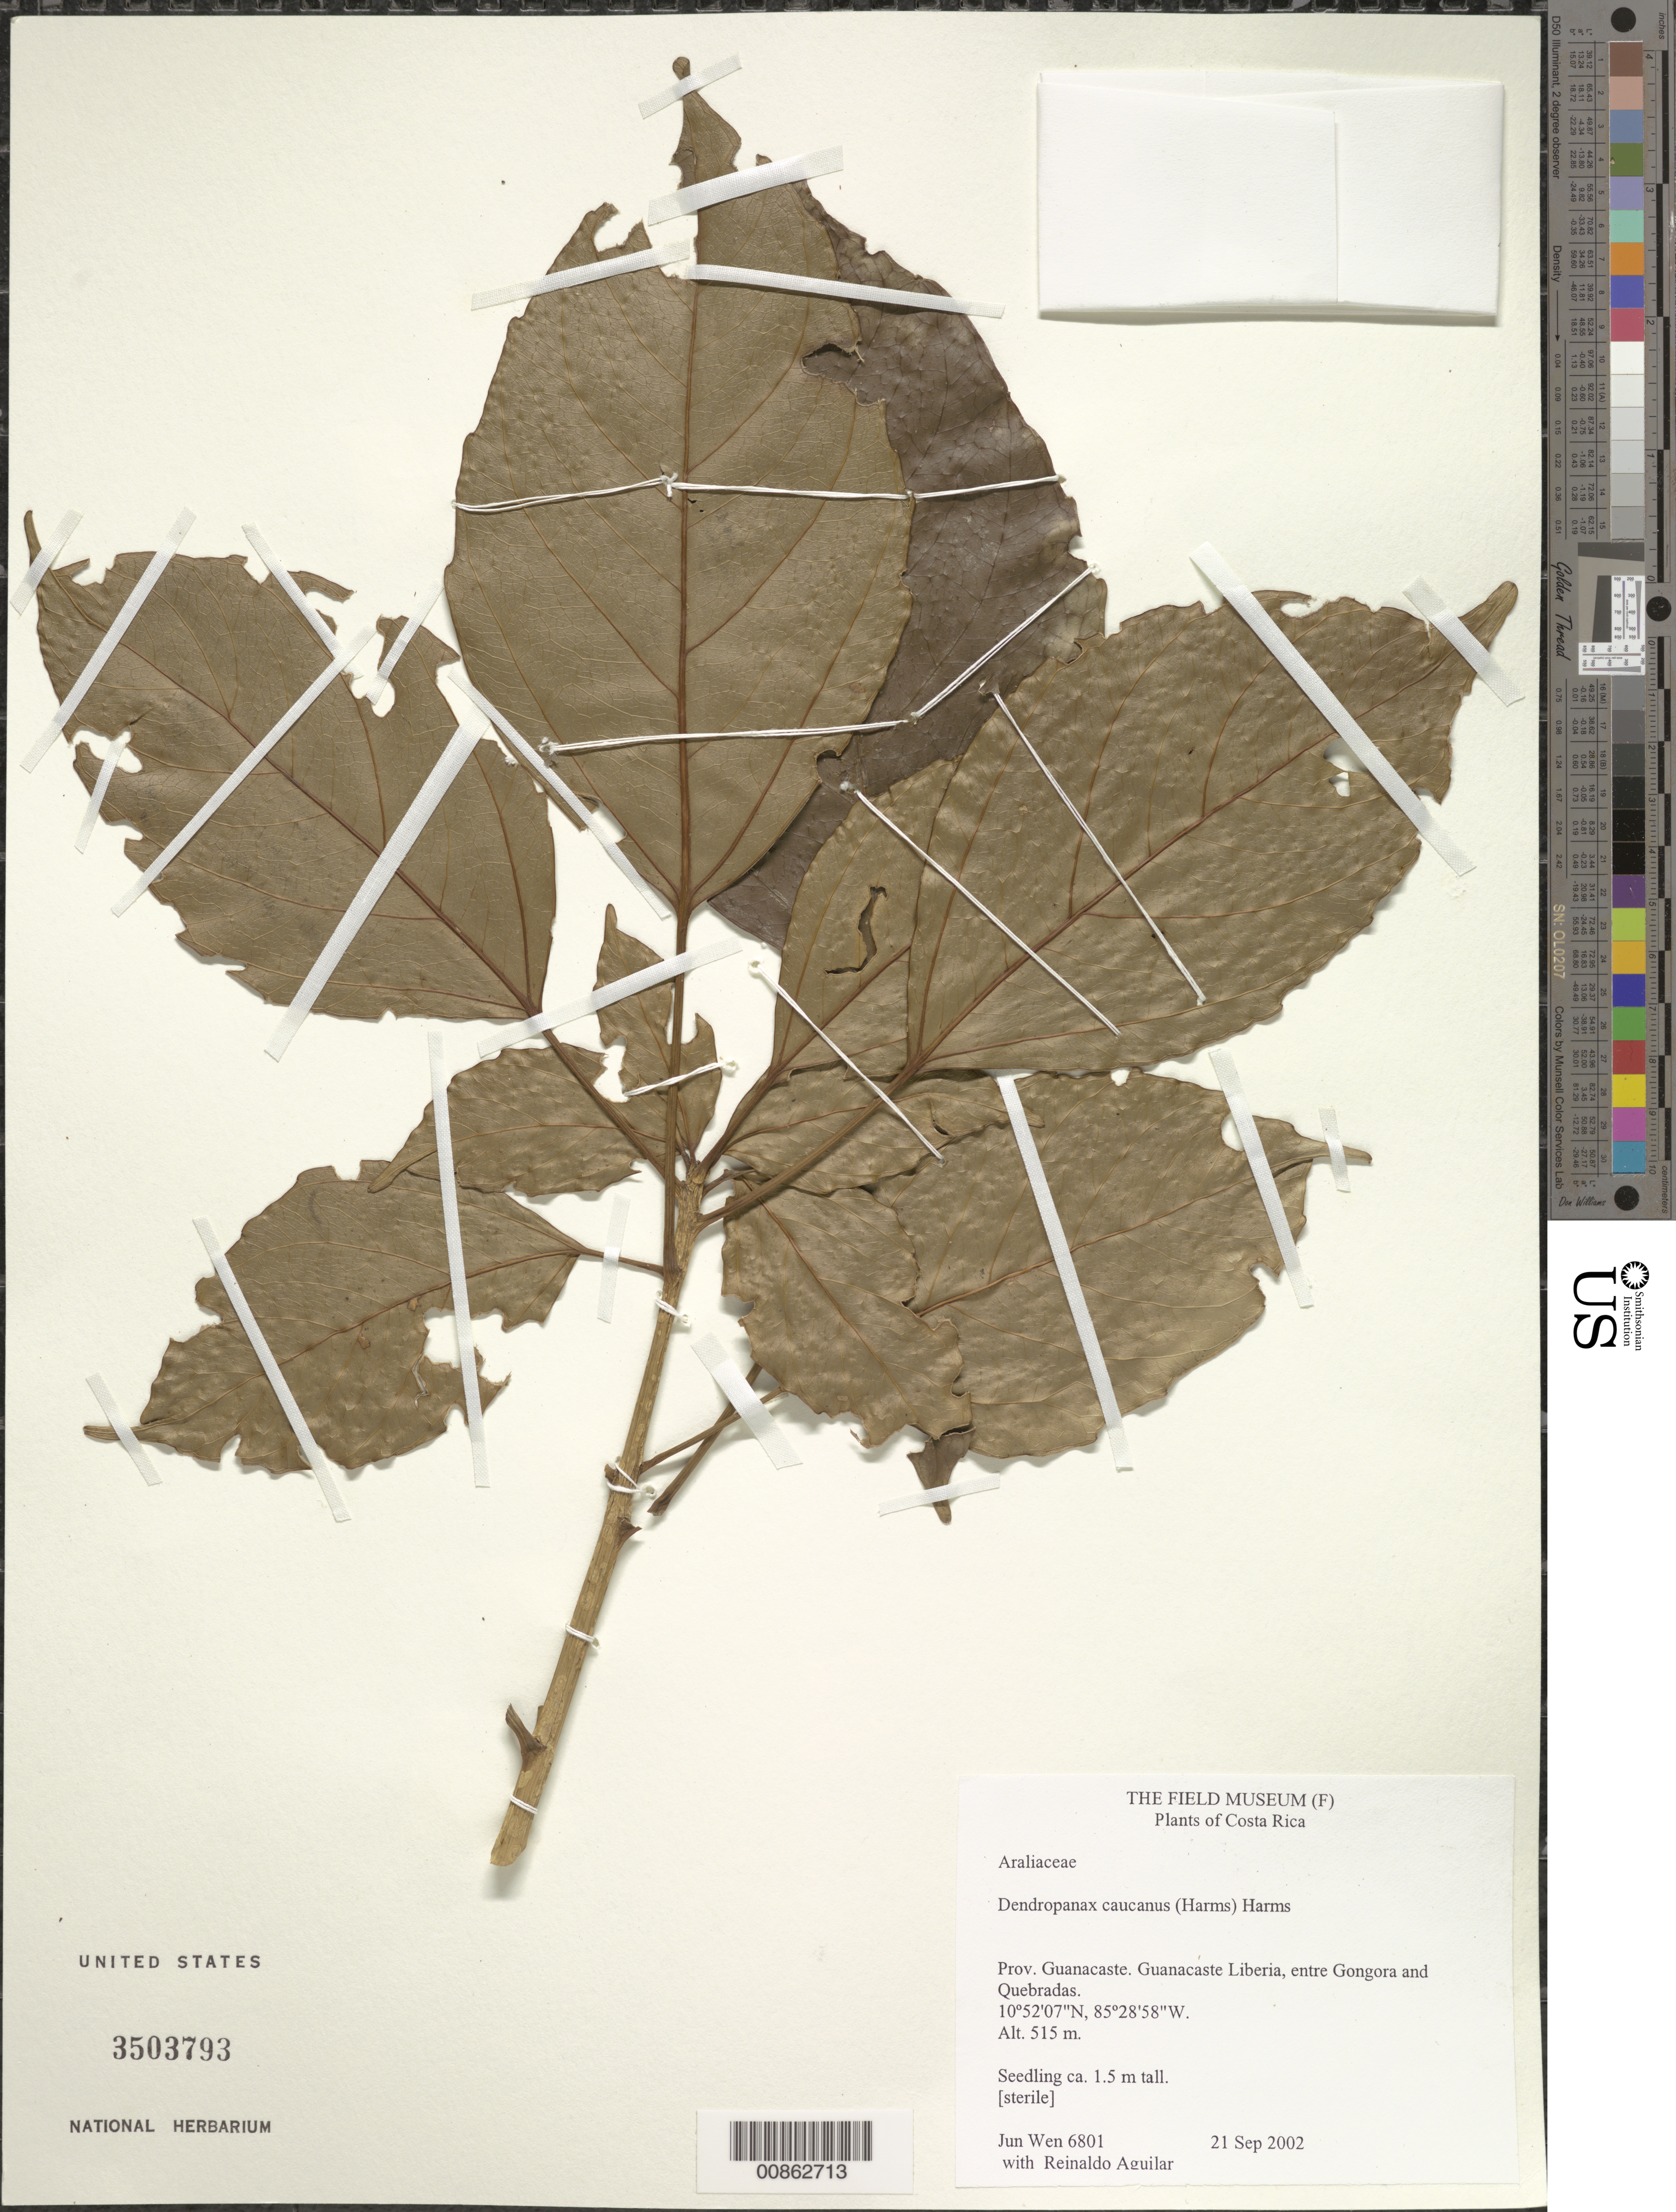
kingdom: Plantae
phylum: Tracheophyta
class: Magnoliopsida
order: Apiales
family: Araliaceae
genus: Dendropanax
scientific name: Dendropanax caucanus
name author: (Harms) Harms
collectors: J. Wen & R. Aguilar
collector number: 6801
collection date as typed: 21 Sep 2002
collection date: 2002-09-21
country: Costa Rica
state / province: Guanacaste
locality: Guanacaste Liberia, entre Gongora and Quebradas.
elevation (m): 515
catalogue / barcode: US 3503793